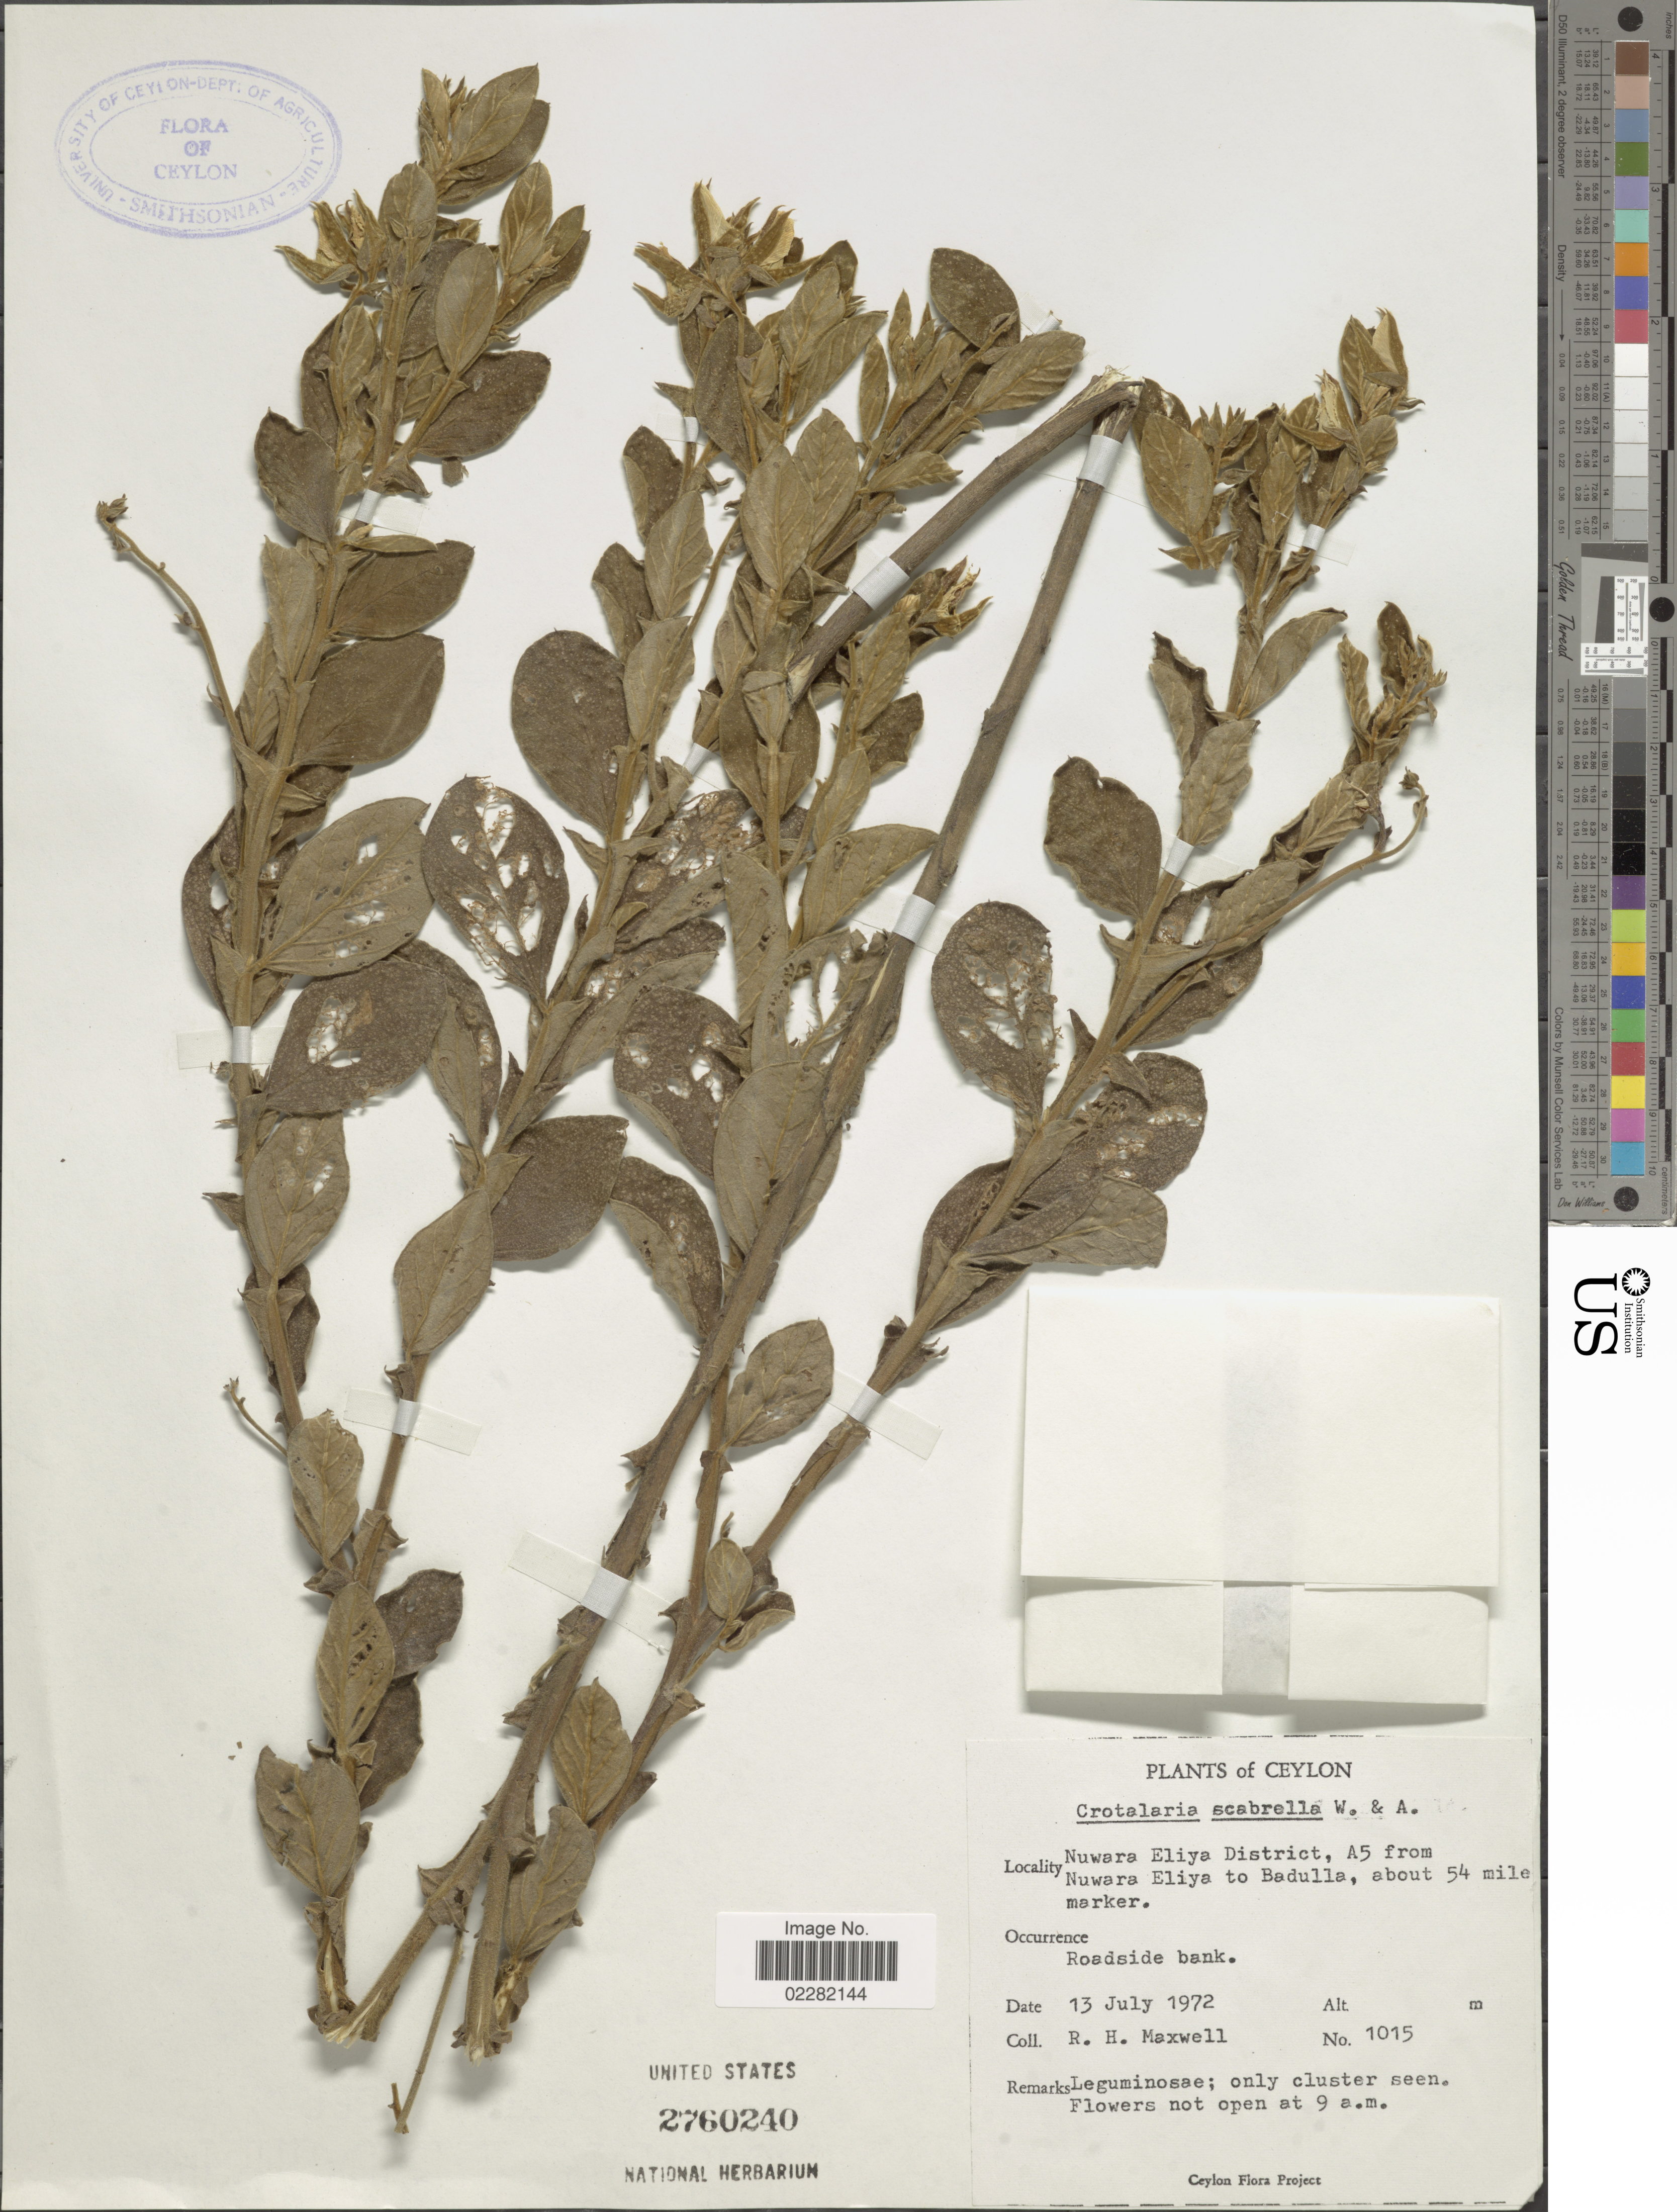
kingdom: Plantae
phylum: Tracheophyta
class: Magnoliopsida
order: Fabales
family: Fabaceae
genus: Crotalaria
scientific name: Crotalaria scabrella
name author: Wight & Arn.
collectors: R. Maxwell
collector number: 1015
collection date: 1972-07-13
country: Sri Lanka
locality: Ceylon, Nuwara Eliya District, A5 from Nuwara Eliya to Badulla, about 54 mile marker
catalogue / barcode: US 2760240